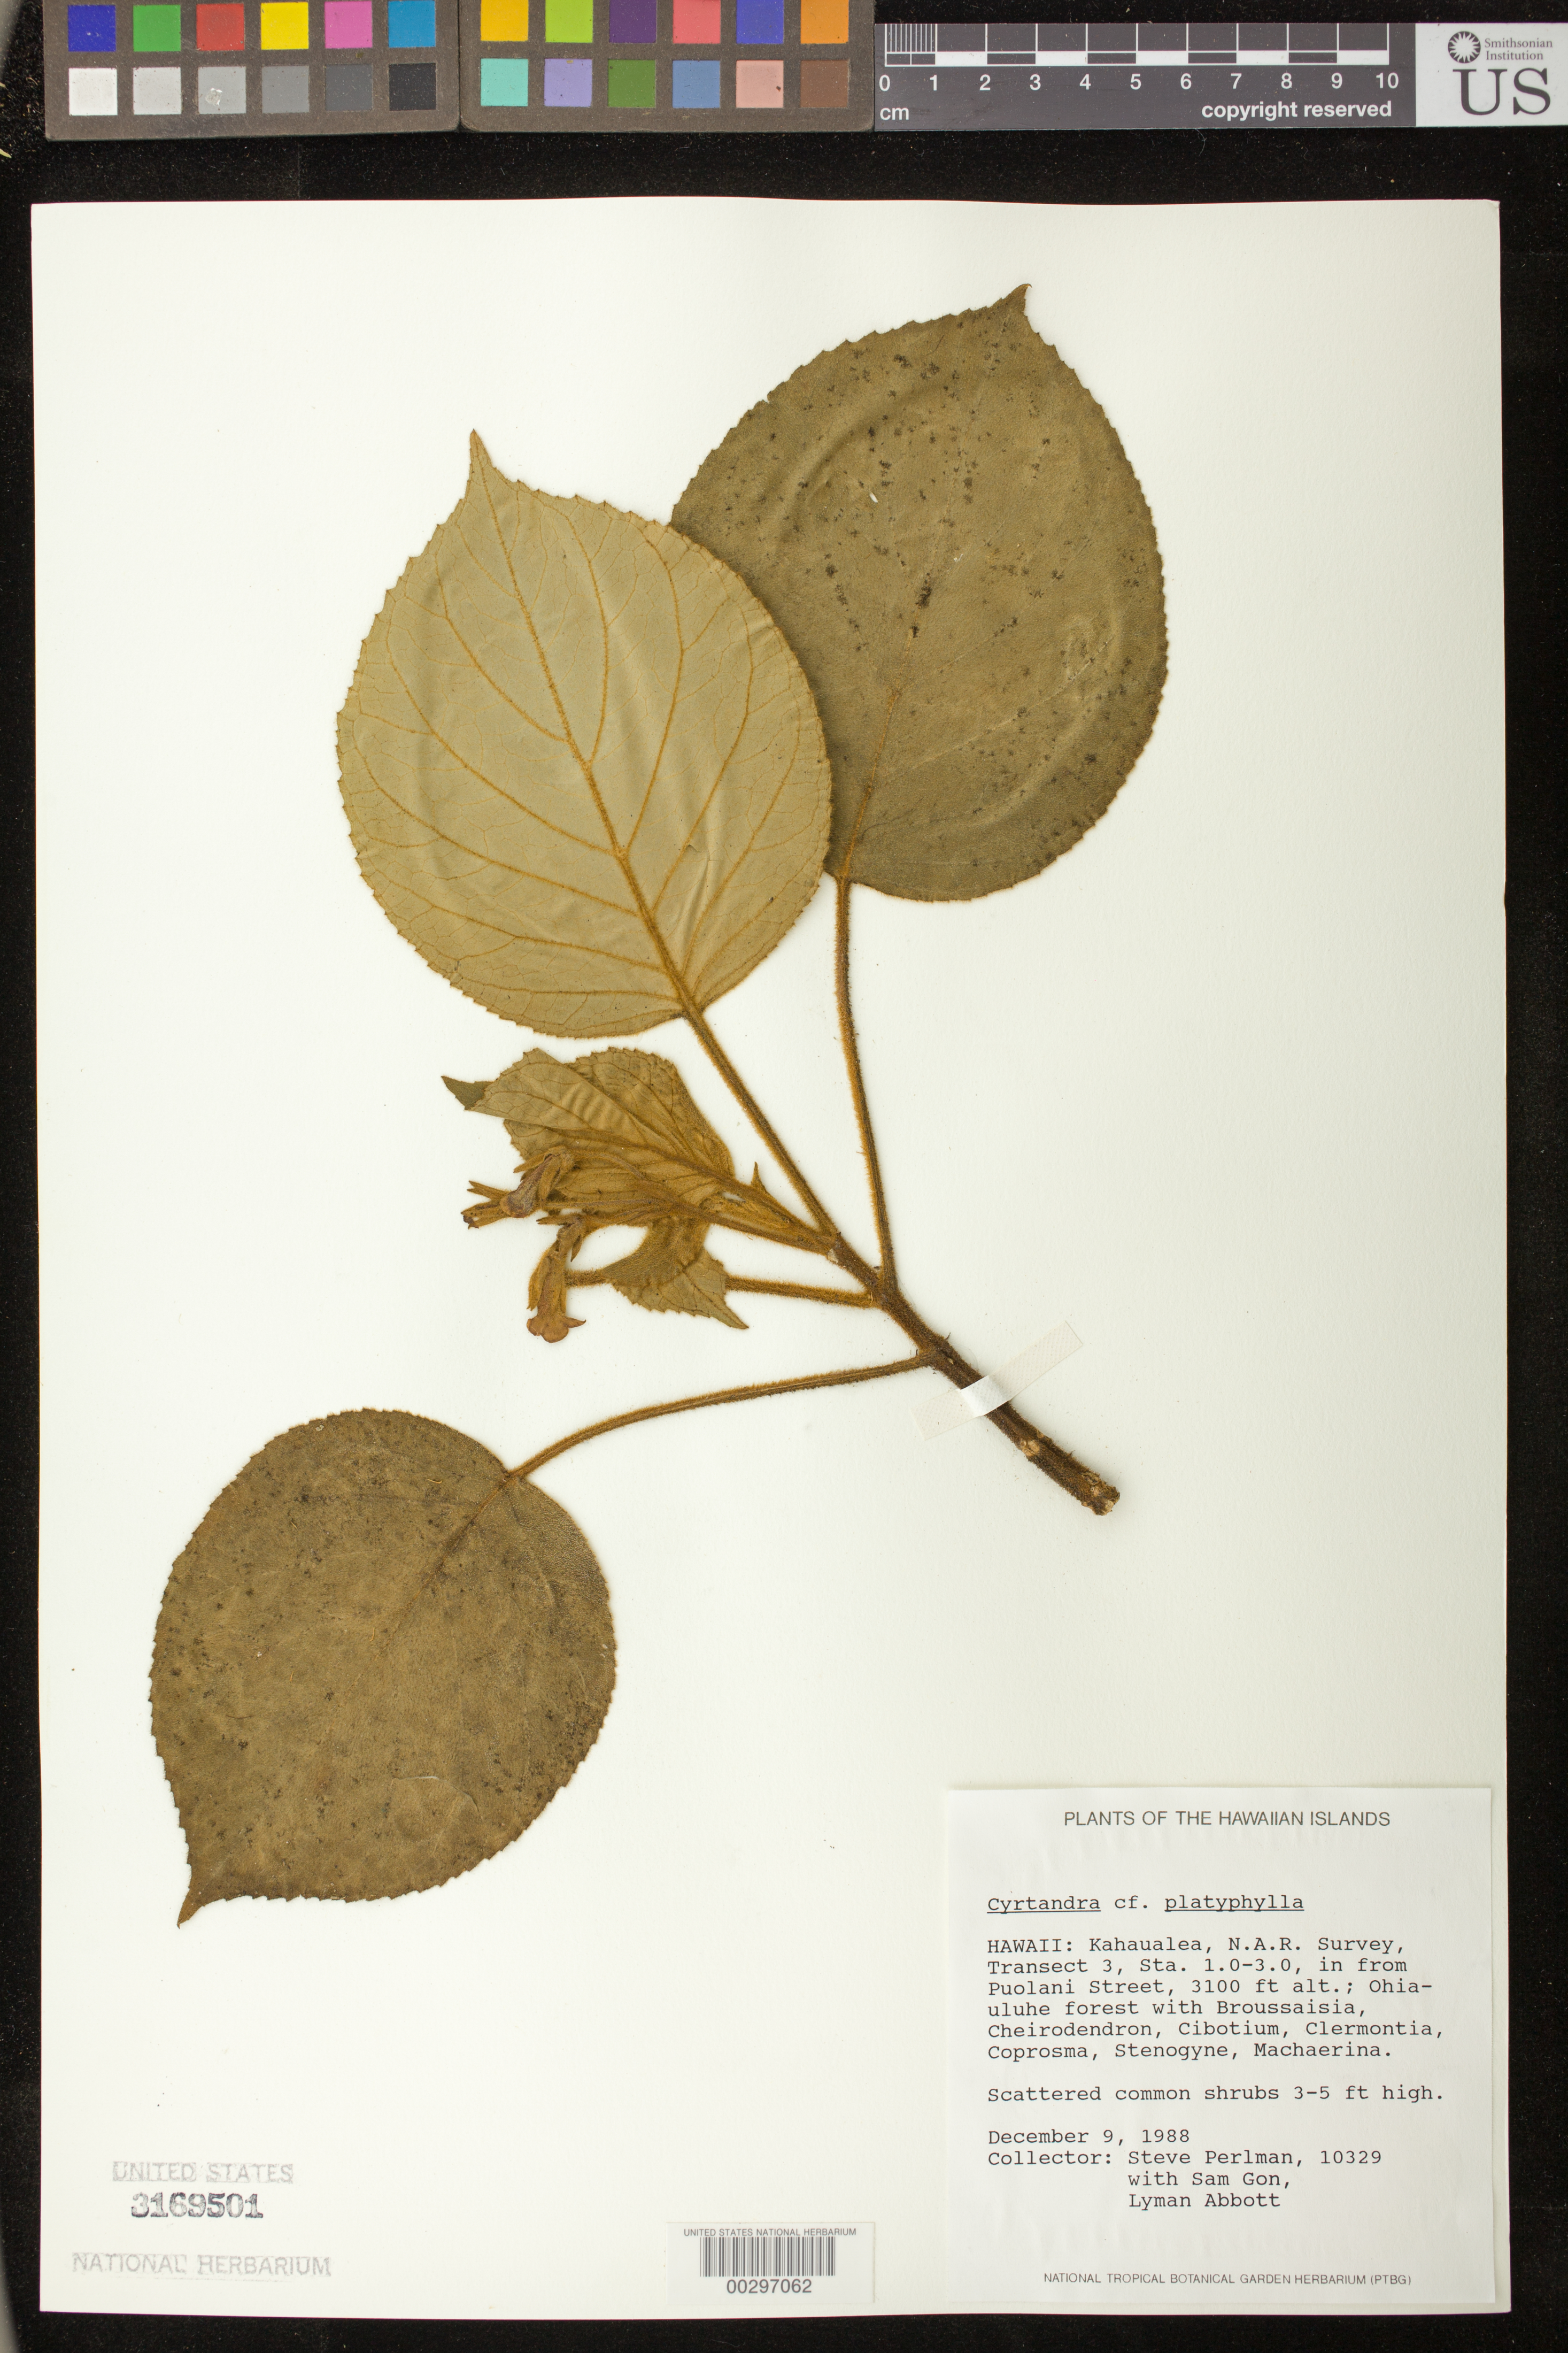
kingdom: Plantae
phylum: Tracheophyta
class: Magnoliopsida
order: Lamiales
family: Gesneriaceae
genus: Cyrtandra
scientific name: Cyrtandra platyphylla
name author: A. Gray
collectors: S. P. Perlman, S. Gon & L. Abbott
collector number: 10329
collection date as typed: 09 Dec 1988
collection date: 1988-12-09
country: United States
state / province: Hawaii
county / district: Hawaii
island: Hawaii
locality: Kahaualea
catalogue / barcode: US 3169501